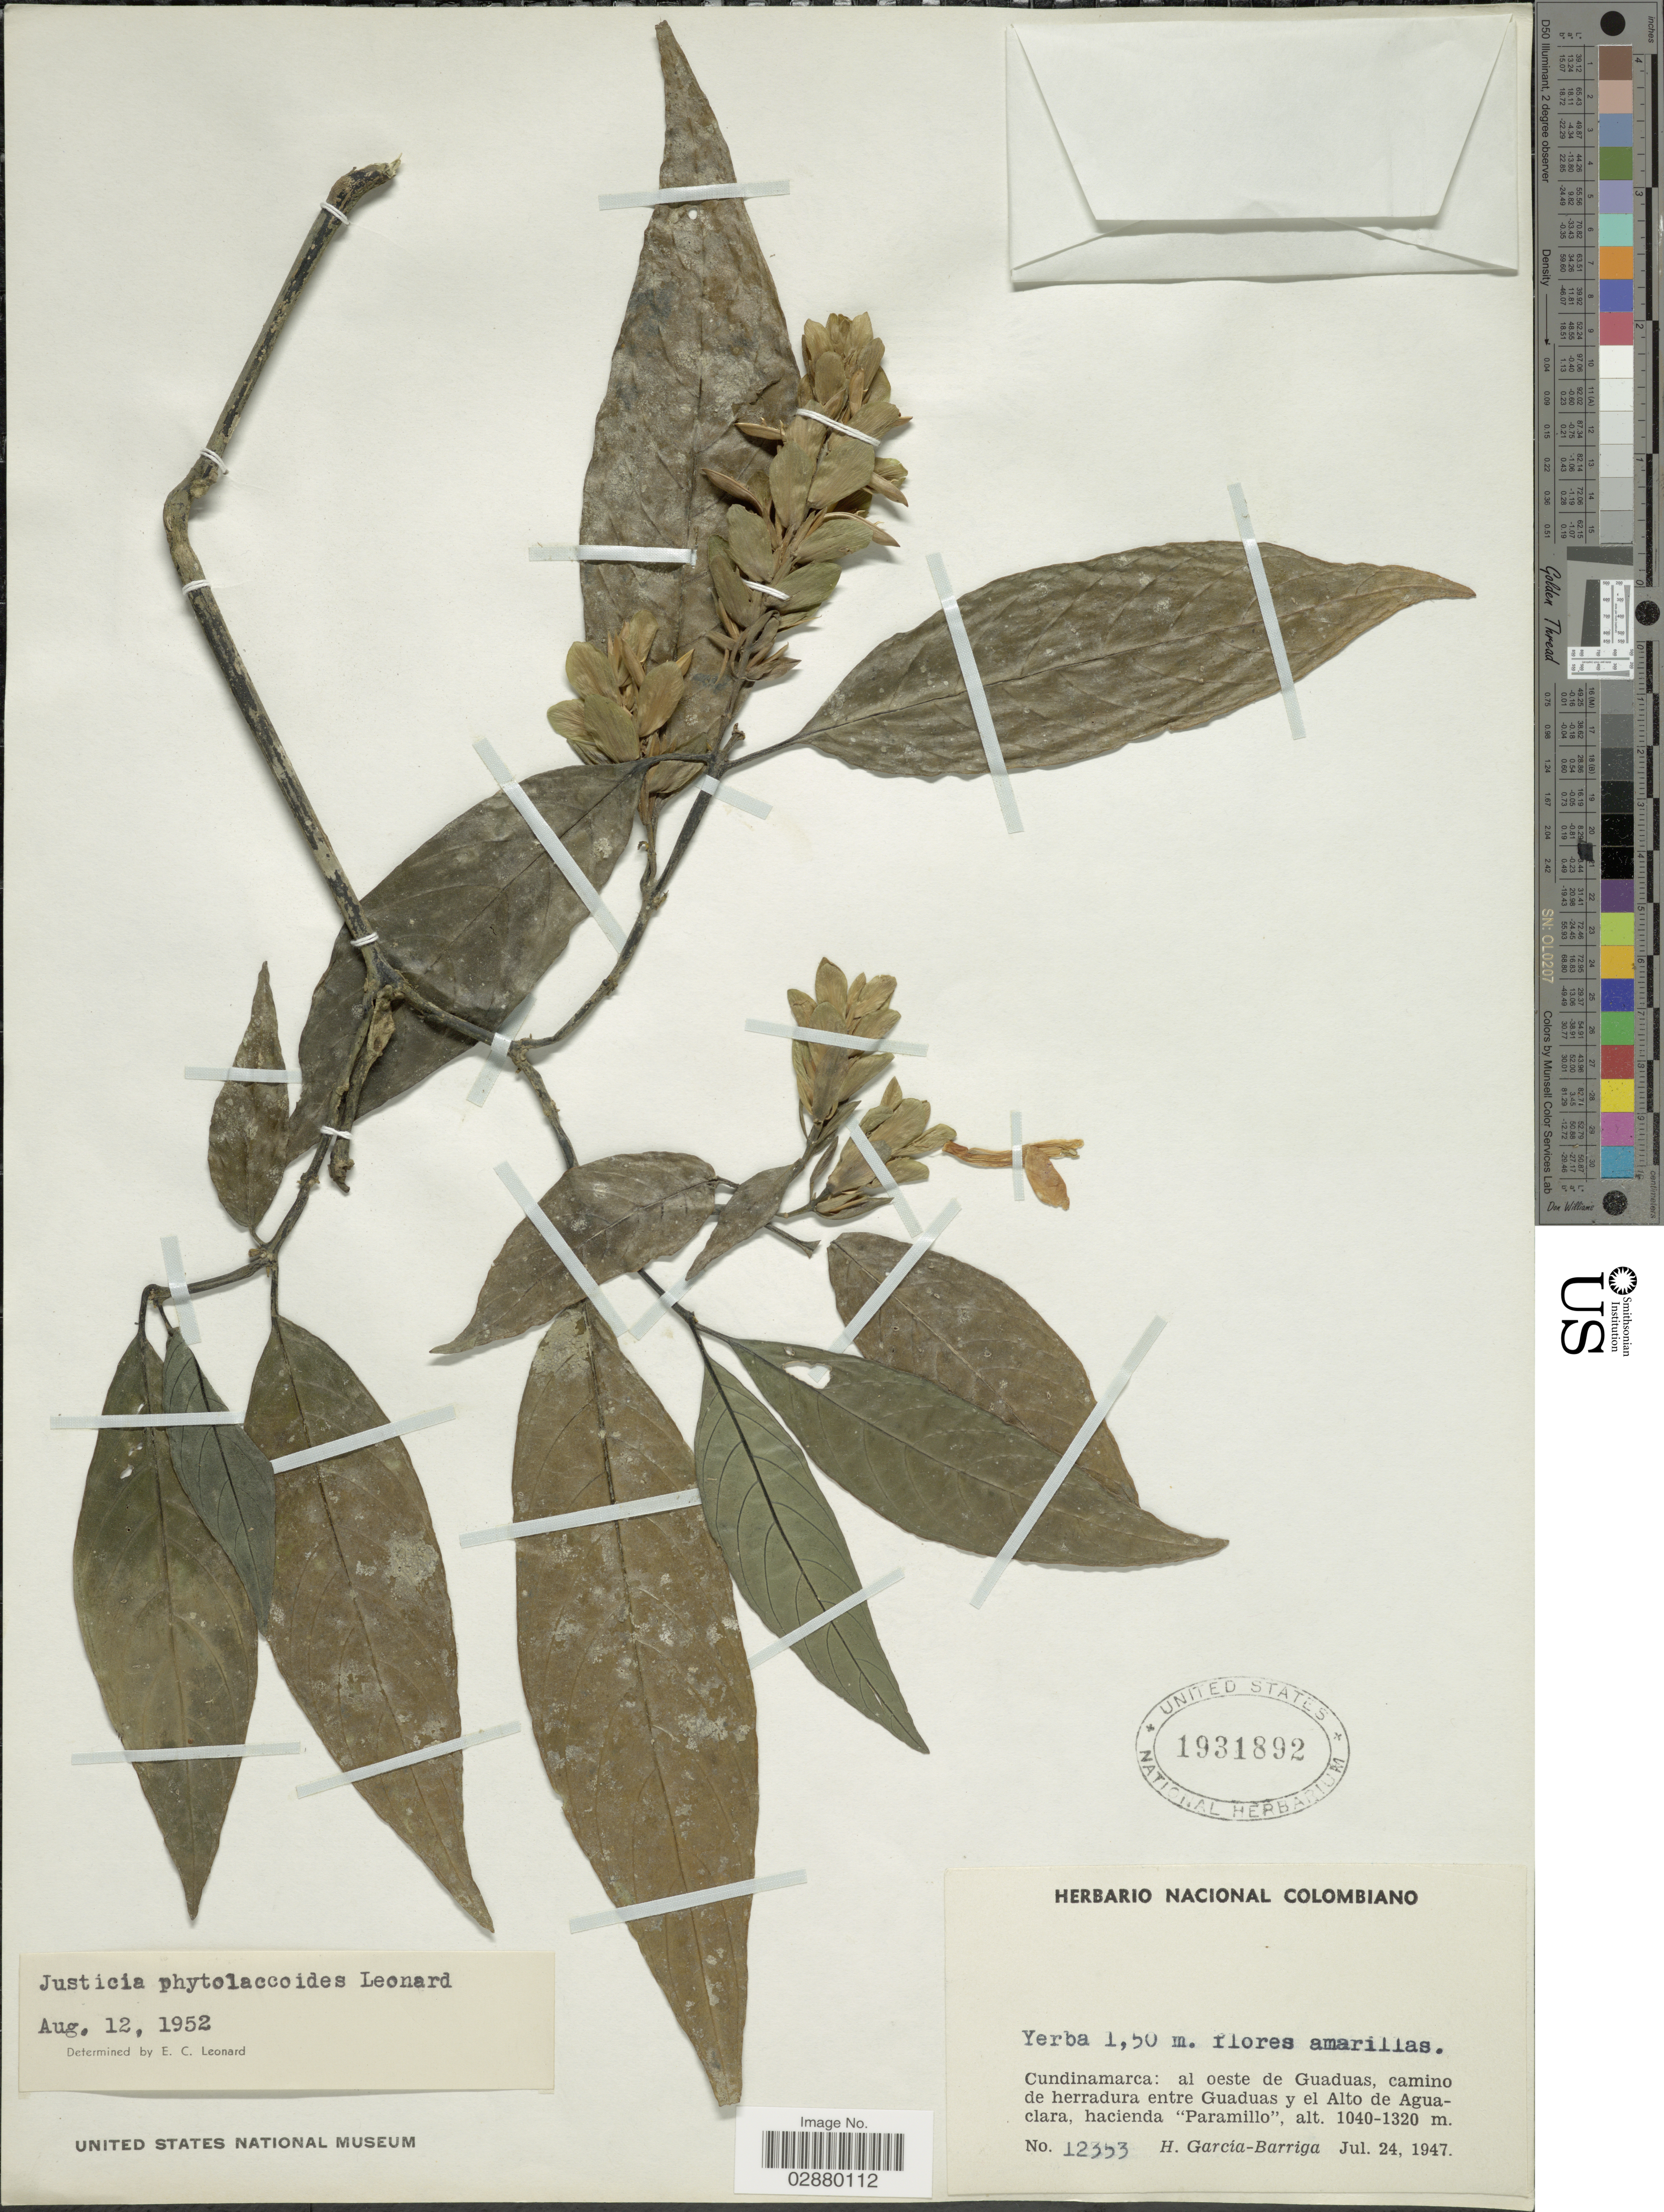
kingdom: Plantae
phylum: Tracheophyta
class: Magnoliopsida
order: Lamiales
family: Acanthaceae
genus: Justicia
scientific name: Justicia phytolaccoides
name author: Leonard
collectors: H. García Barriga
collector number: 1353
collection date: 1947-07-24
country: Colombia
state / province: Cundinamarca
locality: Al oeste de Guaduas, camino de herradura entre Guaduas y el Alto de aguaclara, hacienda "Paramillo".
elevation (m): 1040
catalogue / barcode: US 1931892